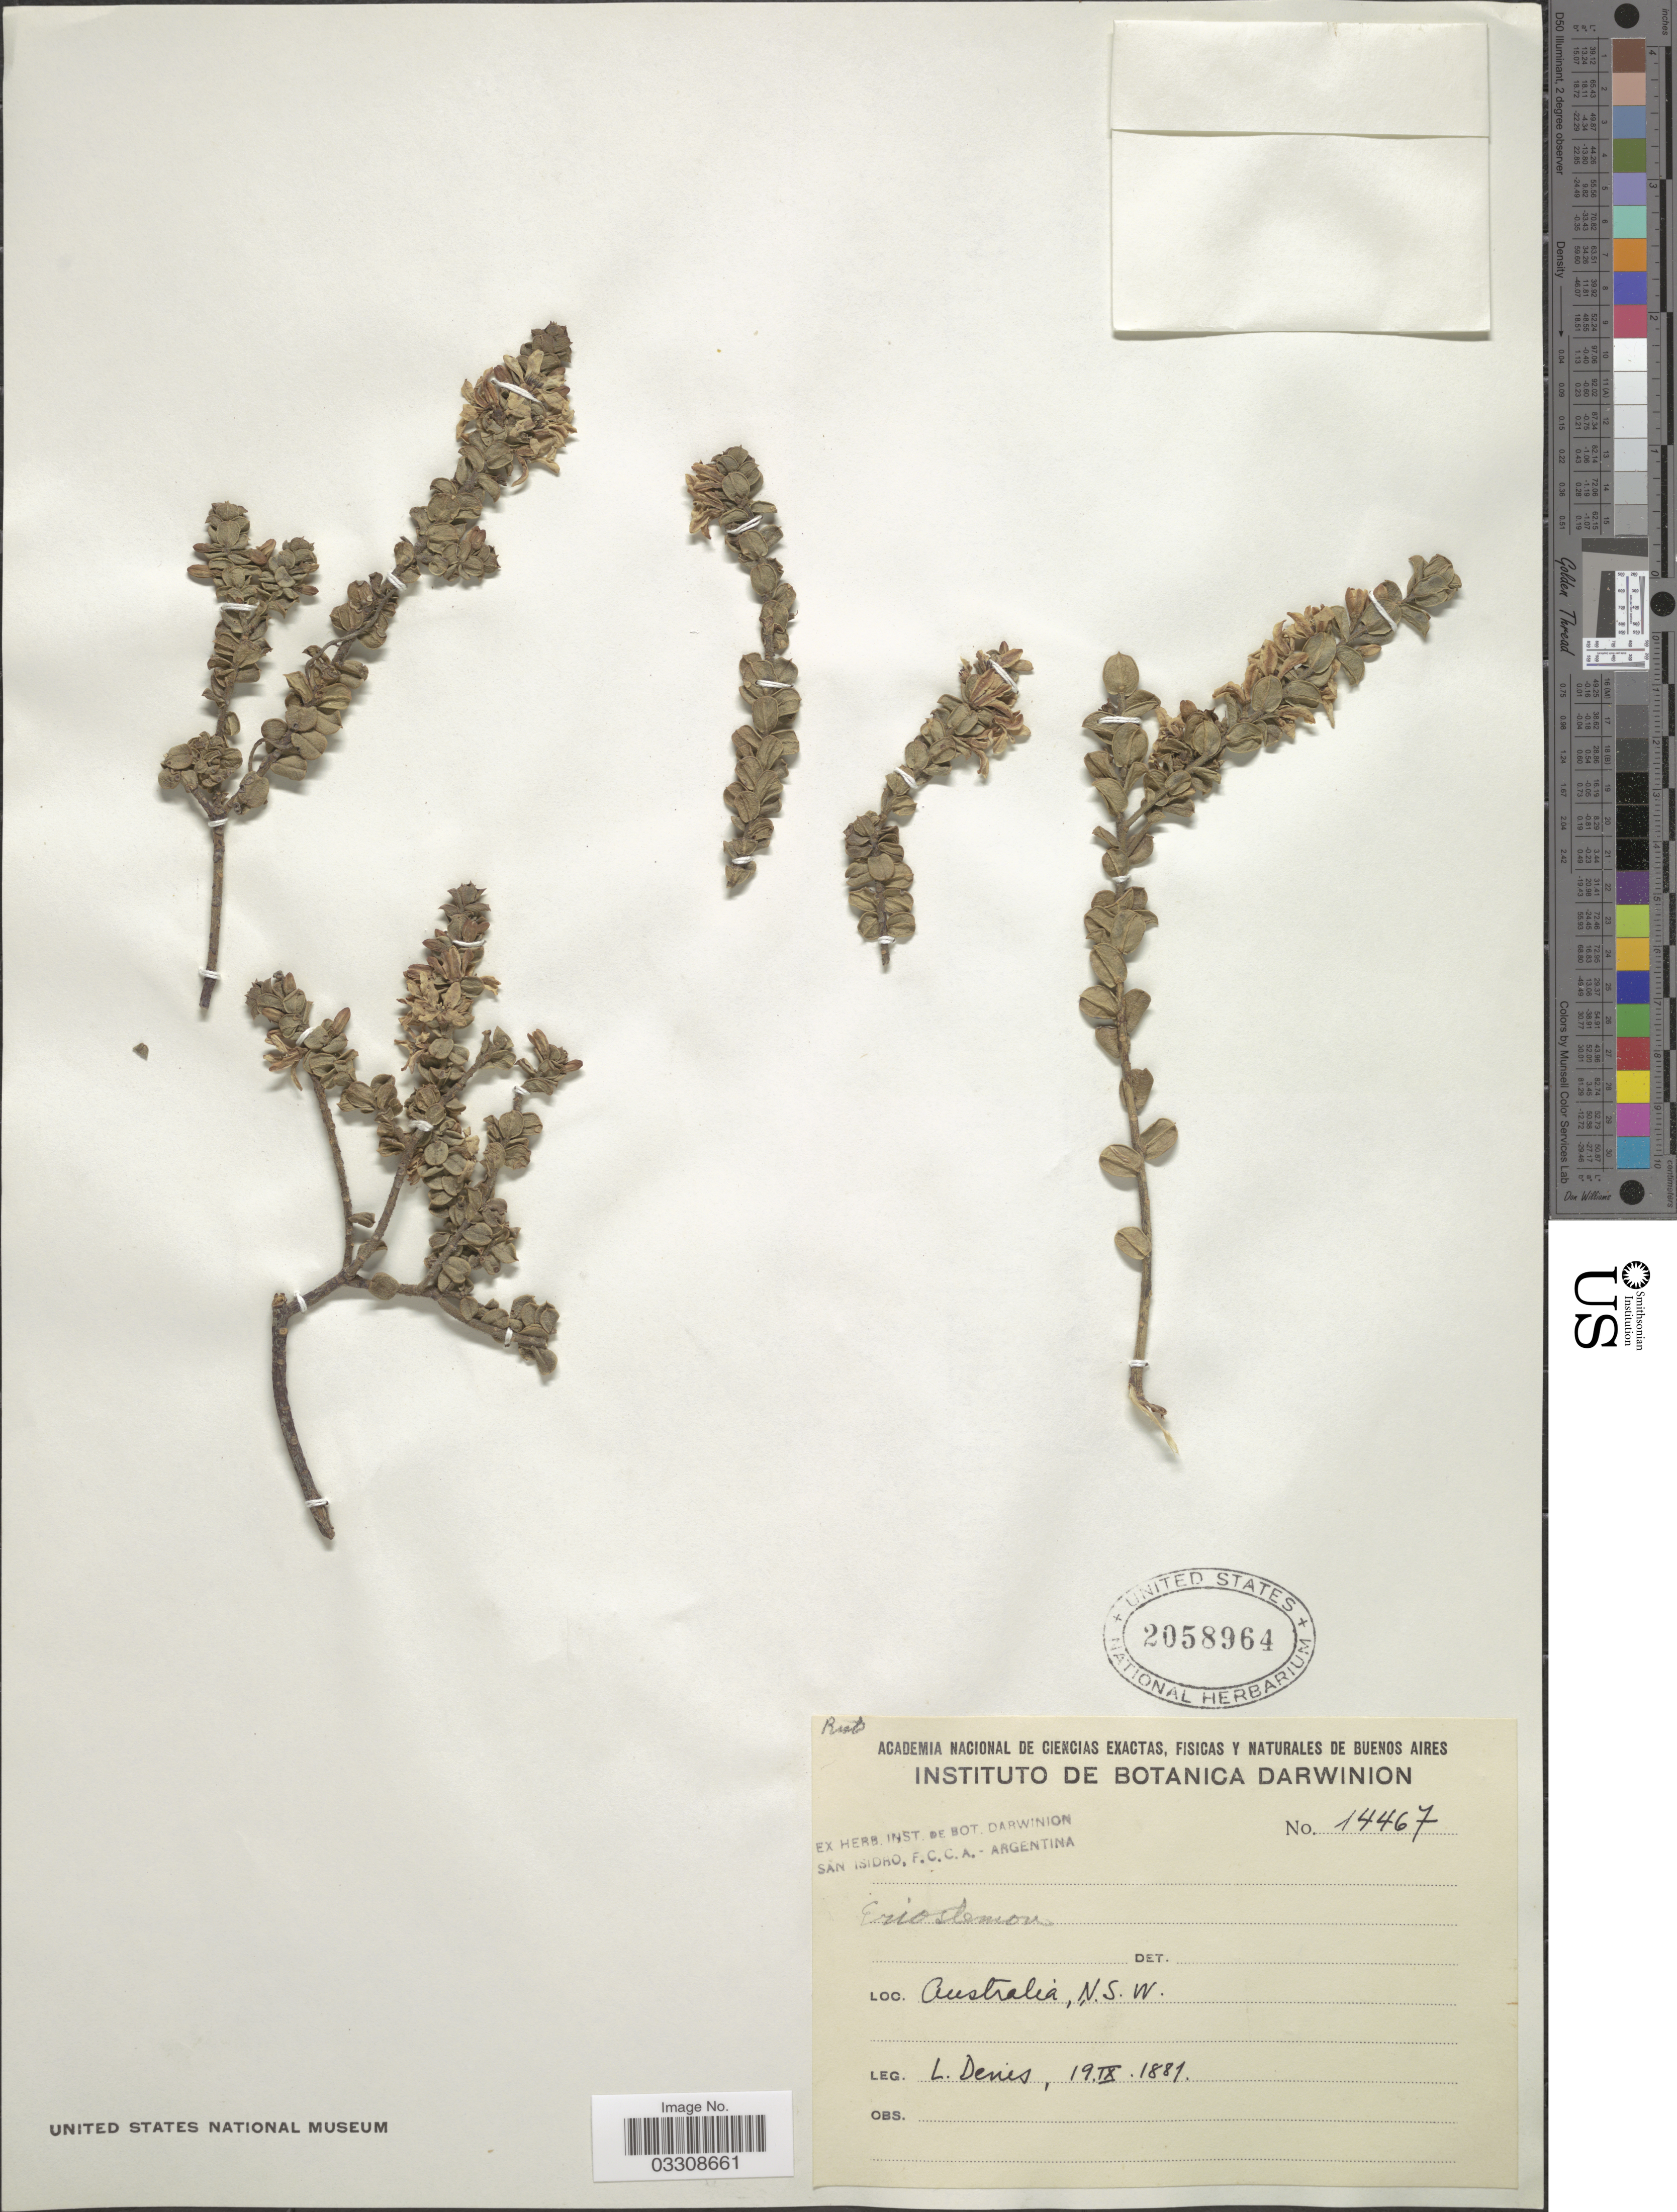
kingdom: Plantae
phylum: Tracheophyta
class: Magnoliopsida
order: Sapindales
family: Rutaceae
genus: Eriostemon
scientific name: Eriostemon sp.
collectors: L. Denis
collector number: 14467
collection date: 1881-09-19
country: Australia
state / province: New South Wales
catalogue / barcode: US 2058964